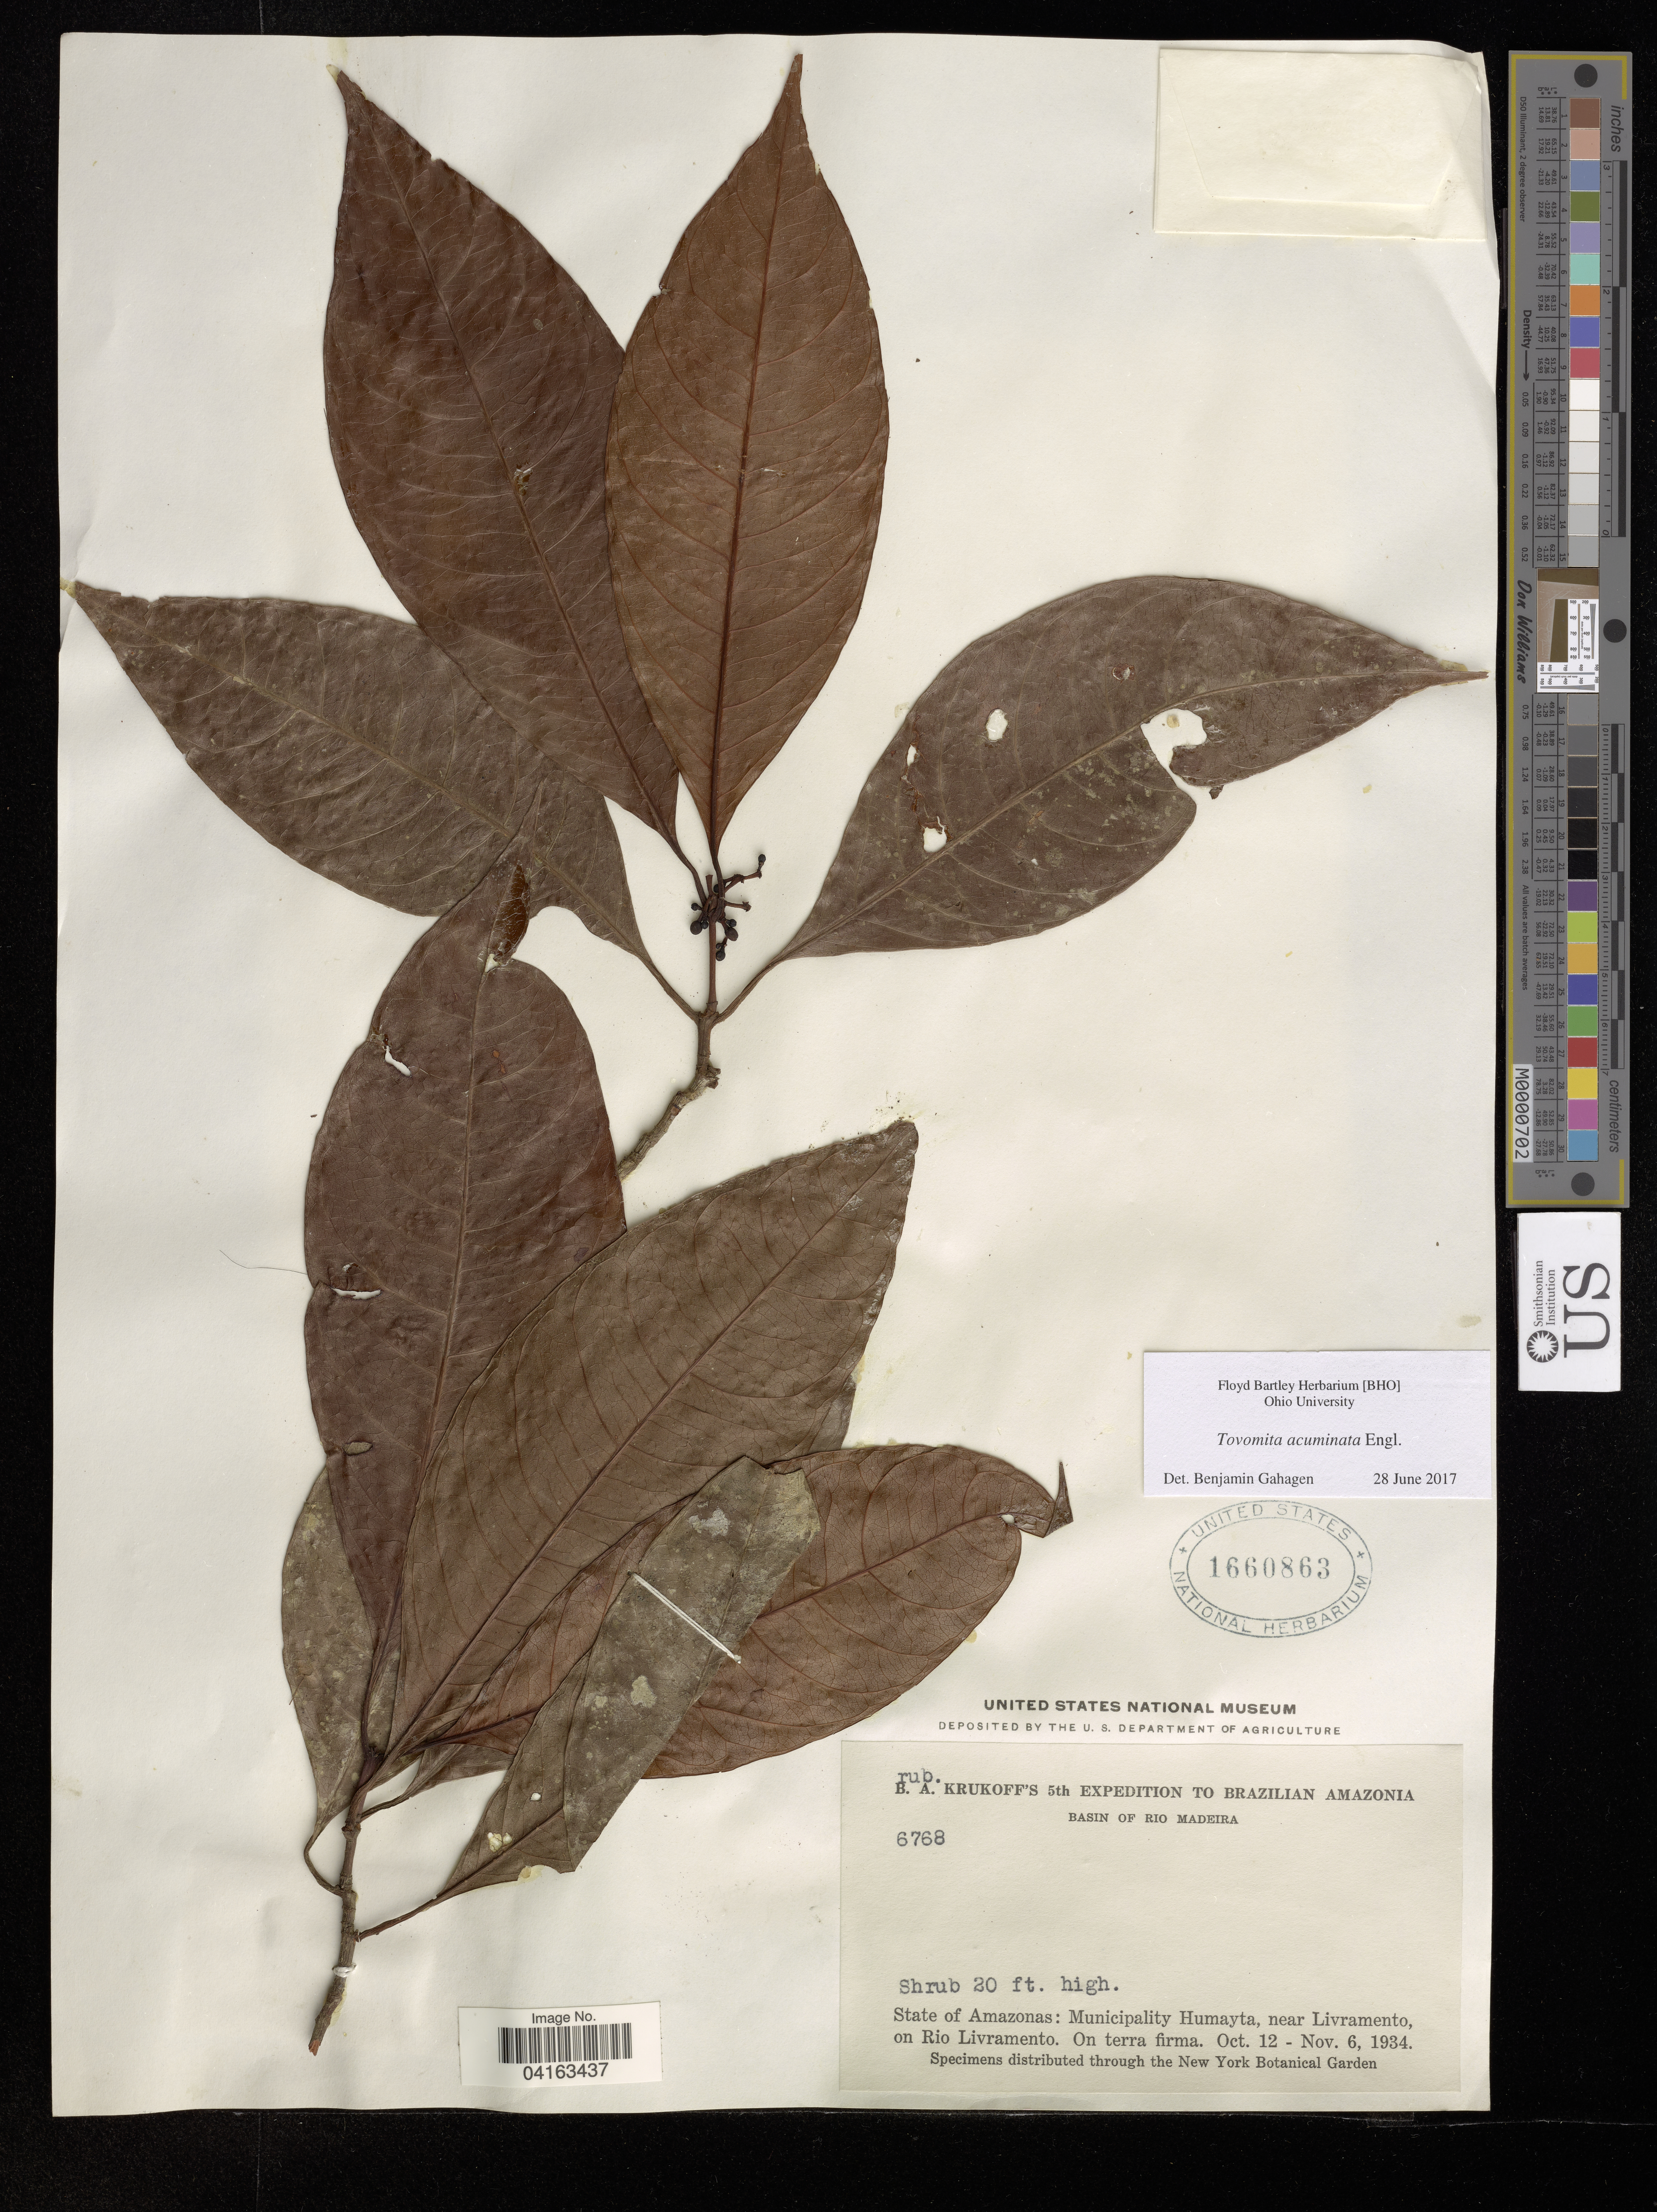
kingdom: Plantae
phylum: Tracheophyta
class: Magnoliopsida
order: Malpighiales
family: Clusiaceae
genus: Tovomita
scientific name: Tovomita acuminata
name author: Engl.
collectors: B. A. Krukoff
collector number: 6768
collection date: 1934-10-12/1934-11-06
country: Brazil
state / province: Amazonas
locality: Basin of Rio Madeira. Municipality Humayta, near Livramento, on Rio Livramento.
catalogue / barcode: US 1660863